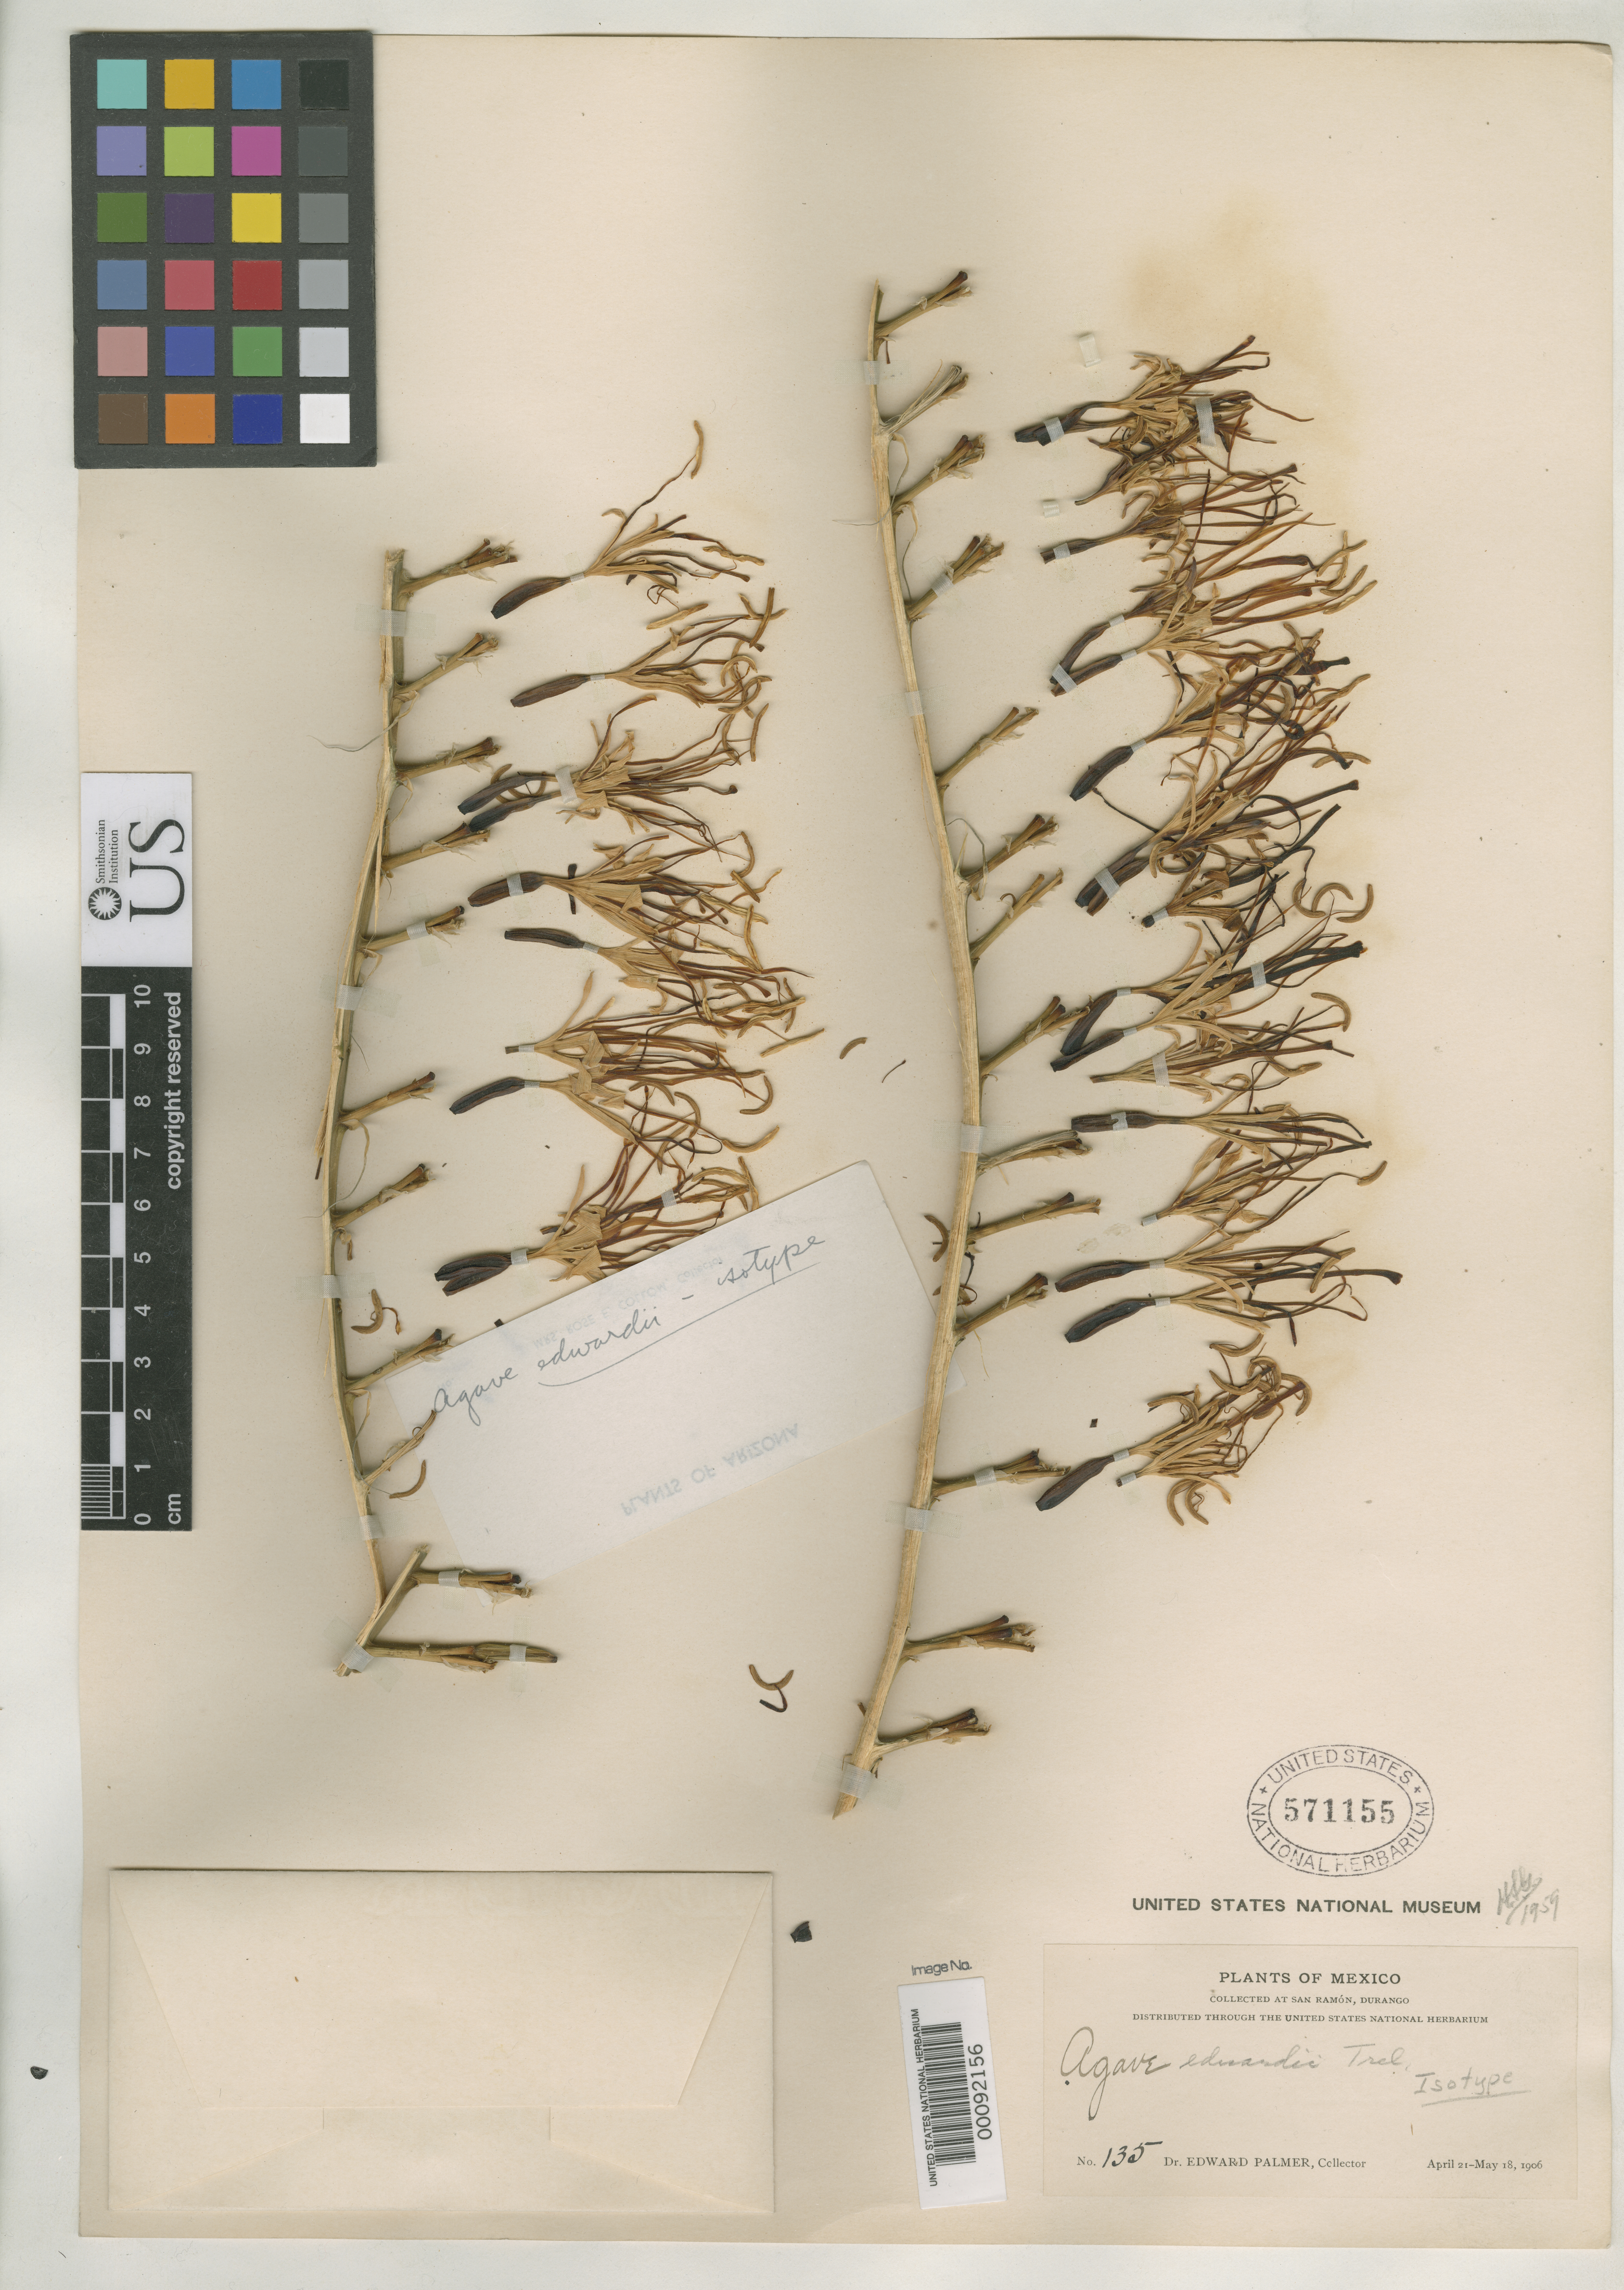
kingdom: Plantae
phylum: Tracheophyta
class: Liliopsida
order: Asparagales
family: Asparagaceae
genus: Agave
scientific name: Agave eduardi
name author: Trel. in Standl.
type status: Isotype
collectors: E. Palmer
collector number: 135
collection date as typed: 21 Apr 1906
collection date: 1906-04-21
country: Mexico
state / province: Durango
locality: San Ramon.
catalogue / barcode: US 571155